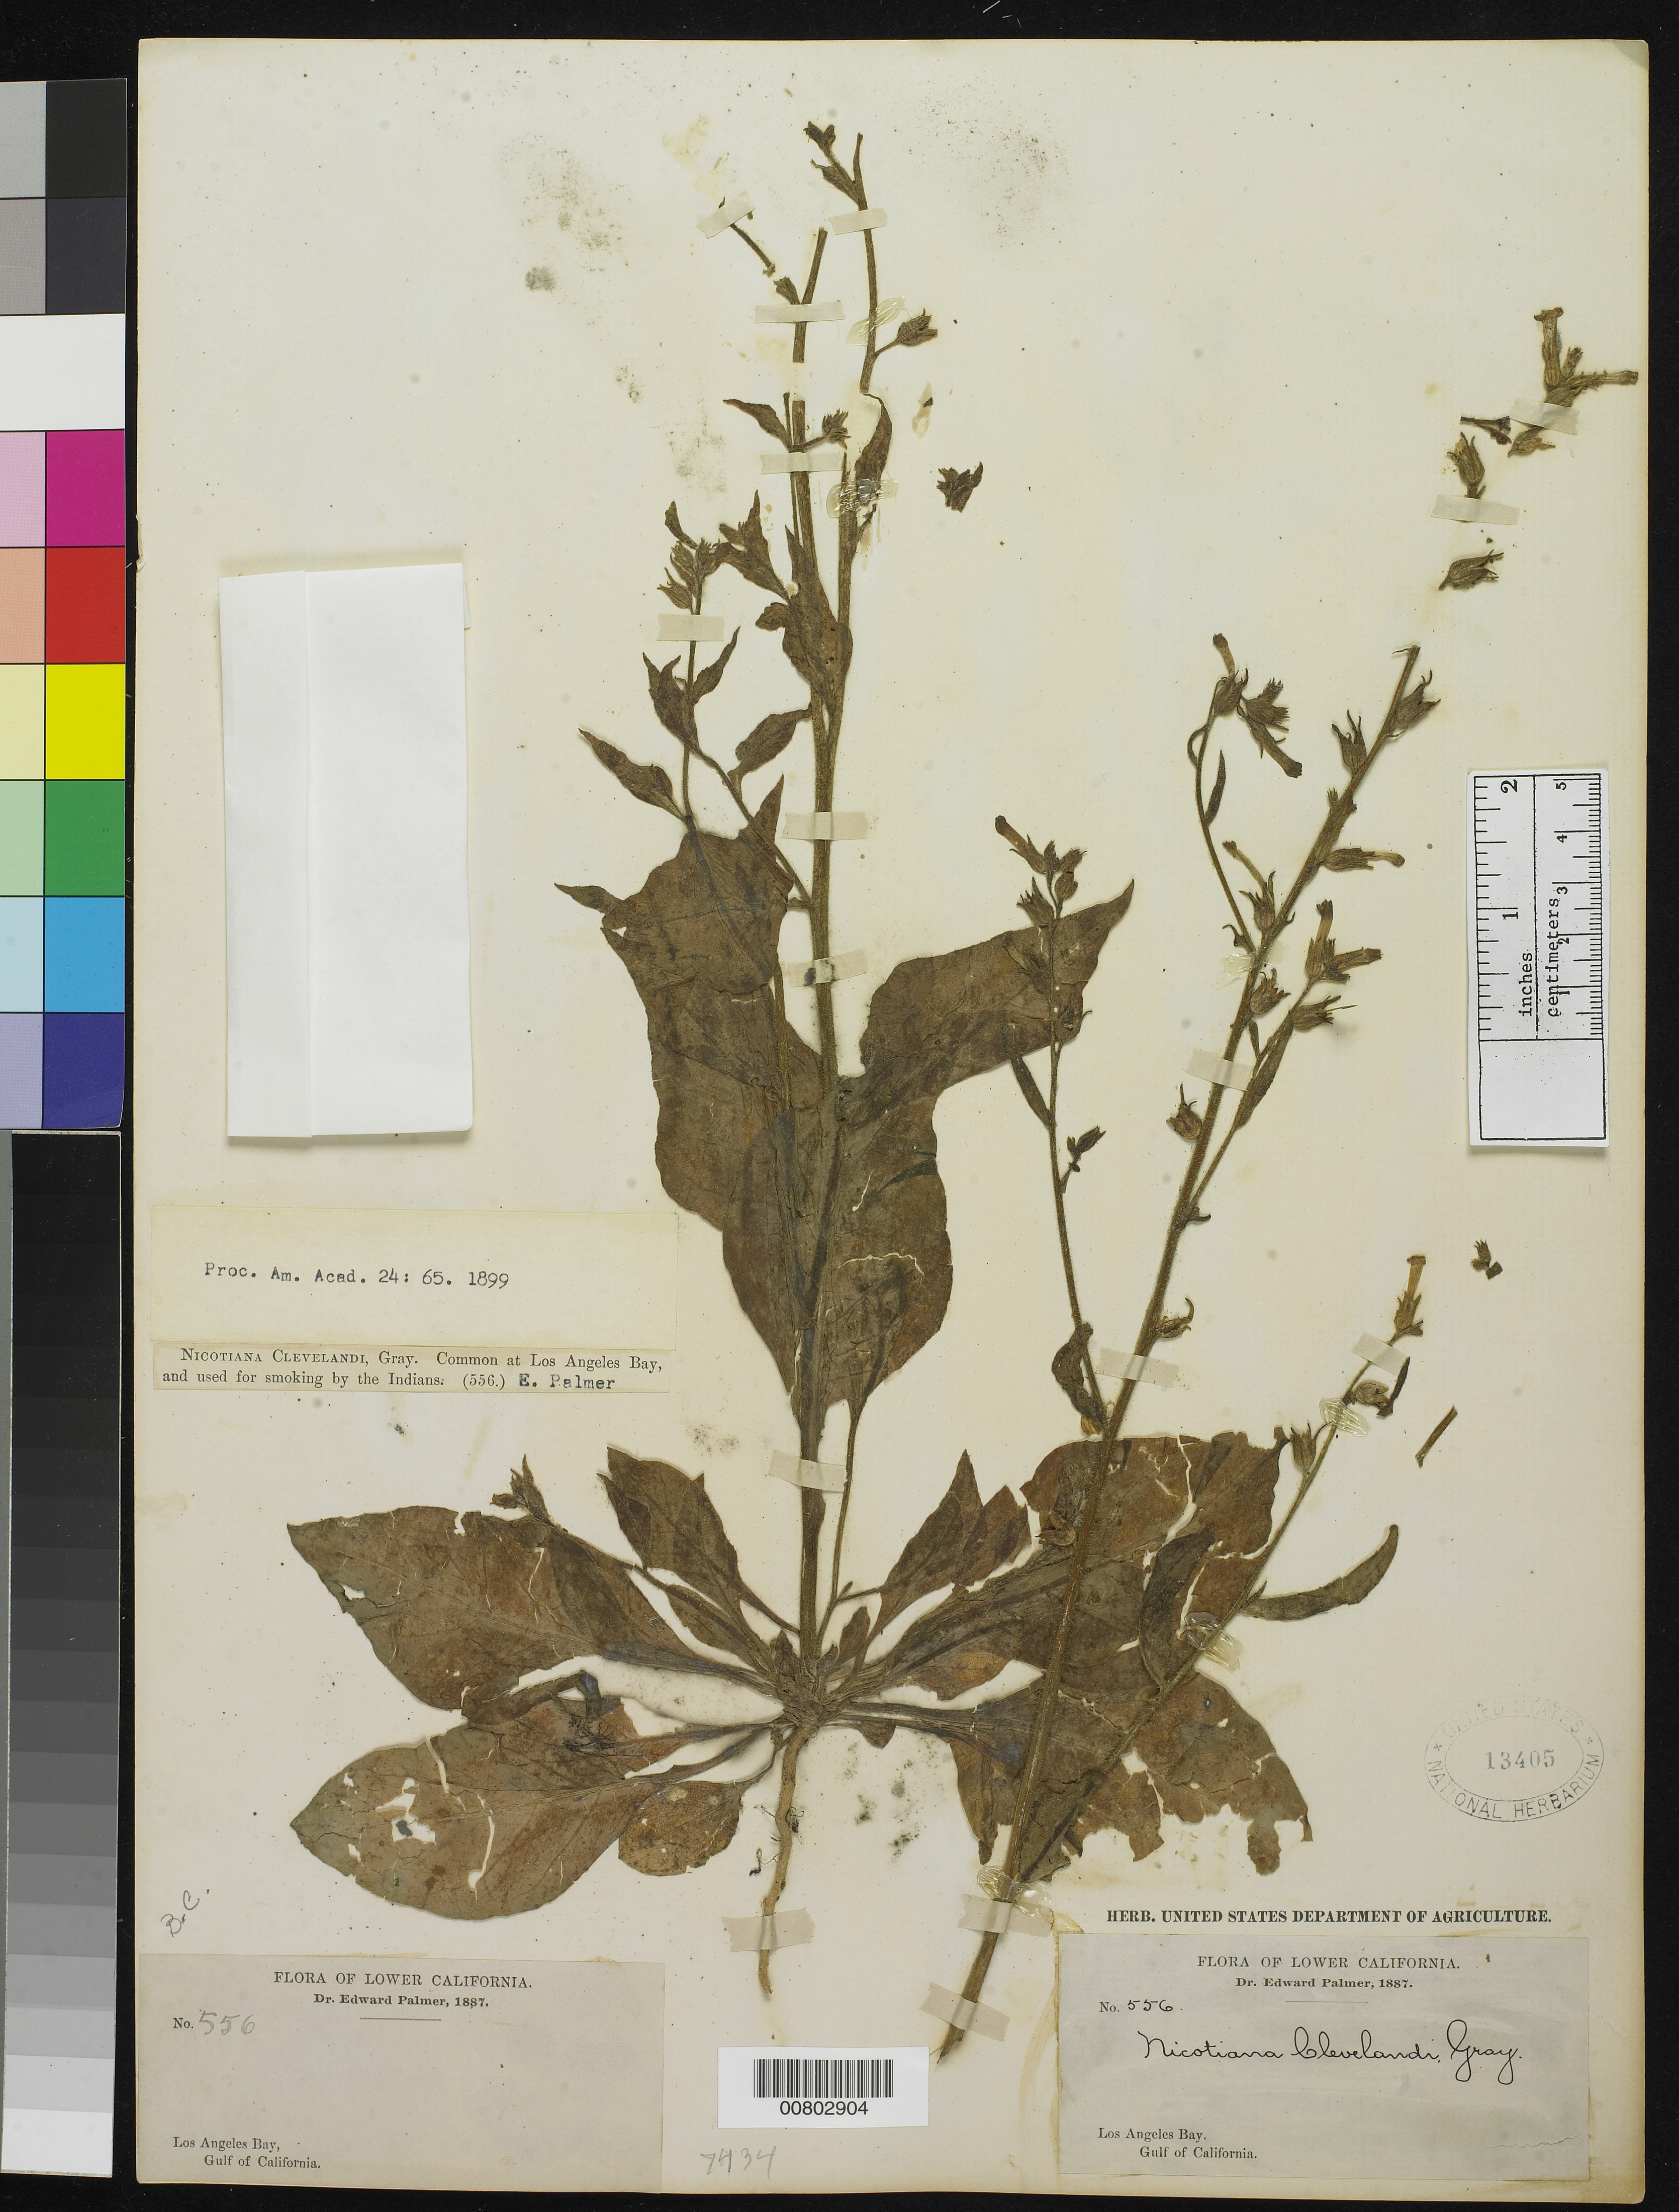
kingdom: Plantae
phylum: Tracheophyta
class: Magnoliopsida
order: Solanales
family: Solanaceae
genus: Nicotiana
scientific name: Nicotiana clevelandii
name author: A. Gray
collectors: E. Palmer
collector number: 556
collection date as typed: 1887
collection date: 1887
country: Mexico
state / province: Baja California Norte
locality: Los Angeles Bay, Gulf of California, Baja California.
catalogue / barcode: US 13405